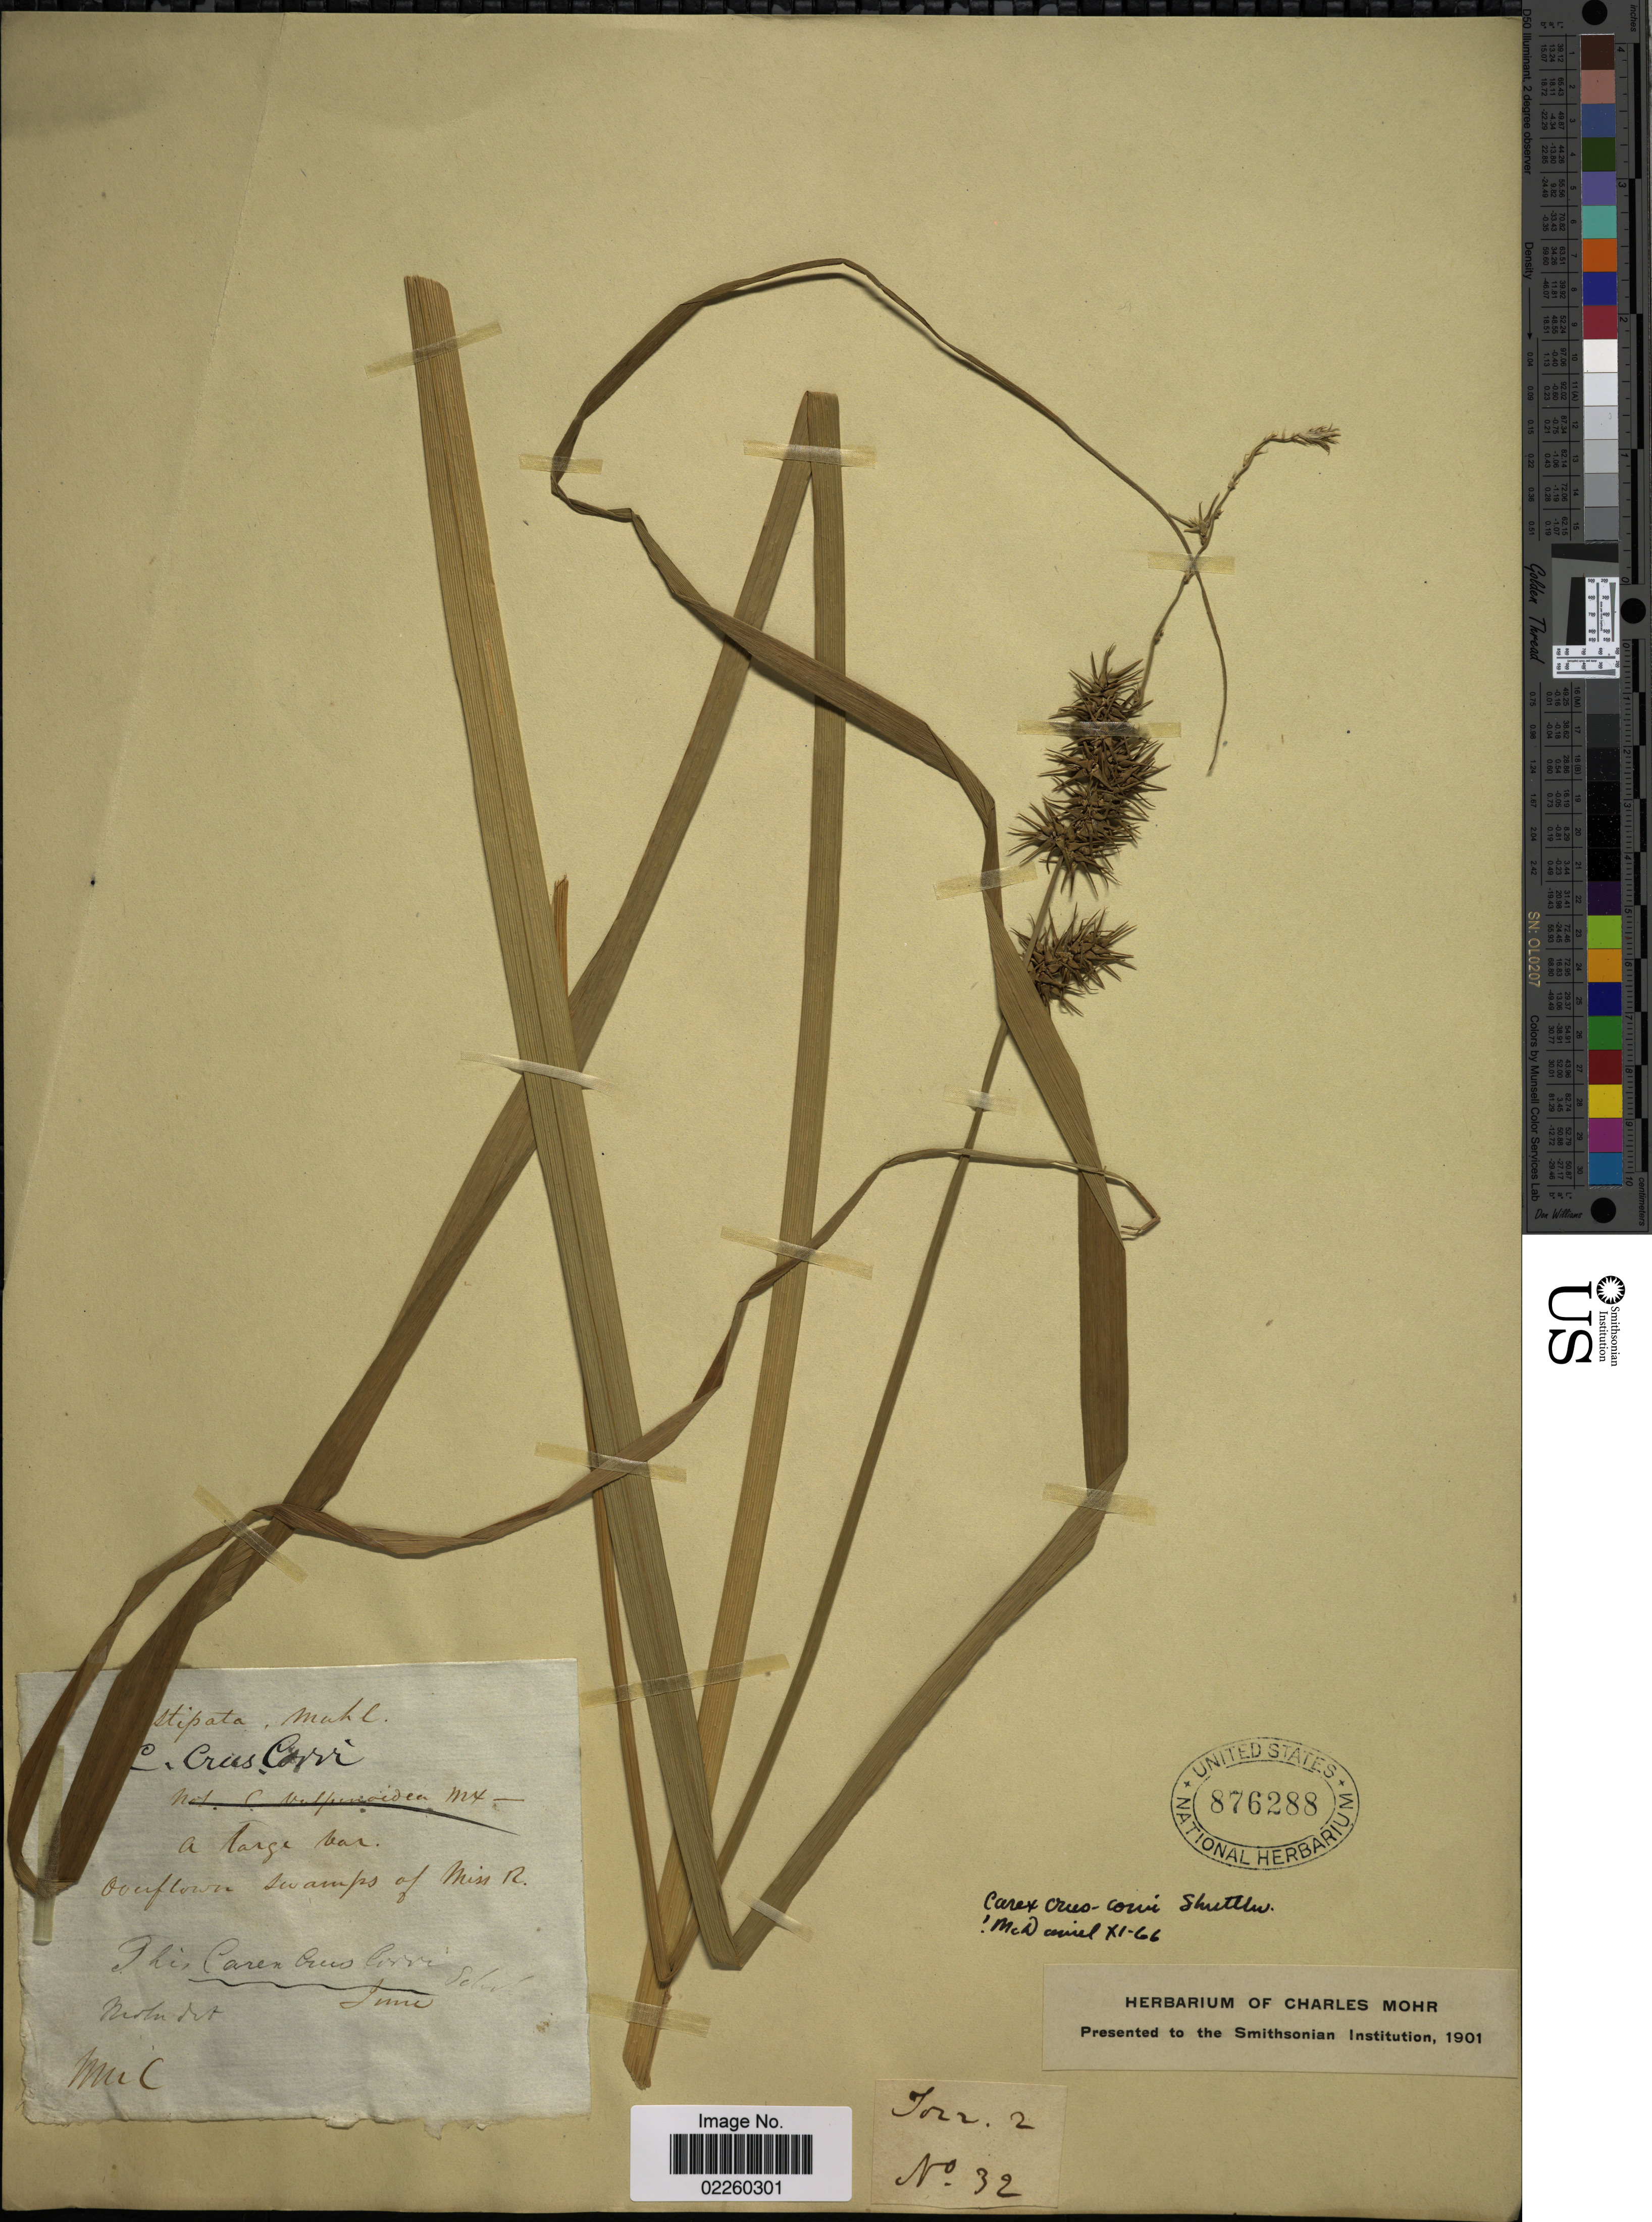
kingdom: Plantae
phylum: Tracheophyta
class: Liliopsida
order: Poales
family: Cyperaceae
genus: Carex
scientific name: Carex crus-corvi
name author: Shuttlew. ex Kunze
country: United States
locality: swamps of Miss. R.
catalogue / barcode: US 876288